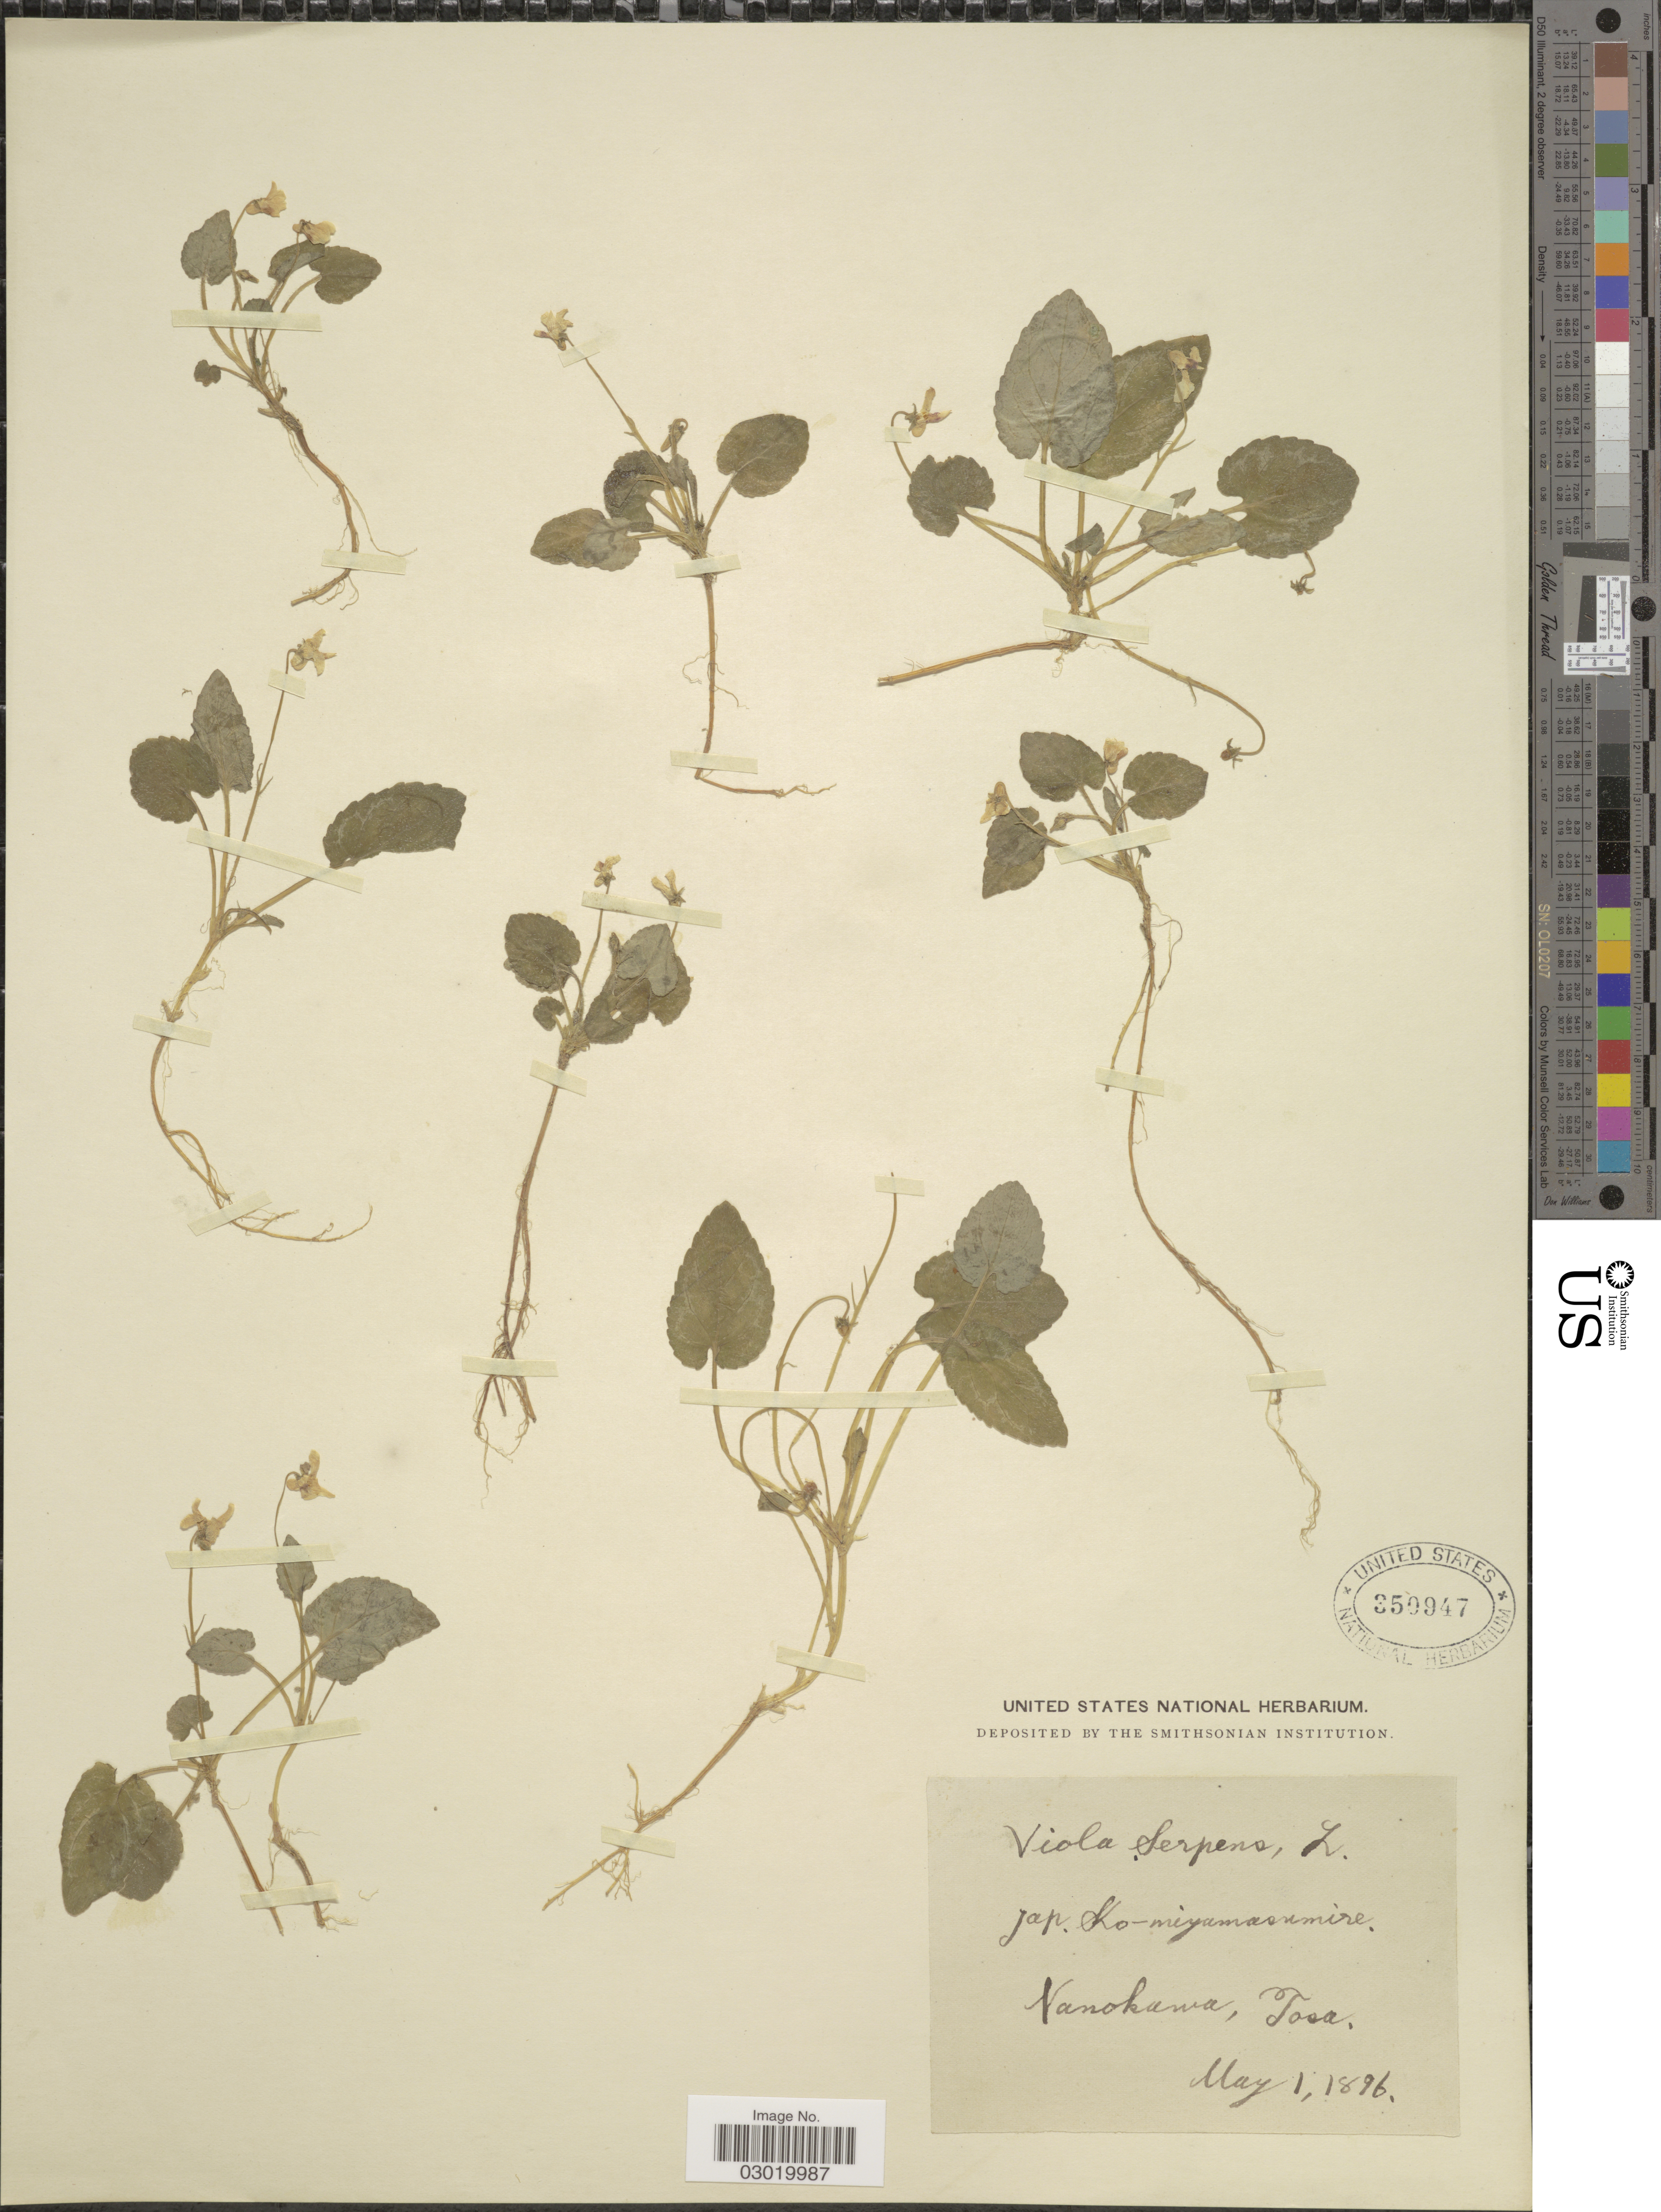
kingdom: Plantae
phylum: Tracheophyta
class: Magnoliopsida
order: Malpighiales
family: Violaceae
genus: Viola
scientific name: Viola pilosa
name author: Blume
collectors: U.S. National Herbarium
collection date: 1896-05-01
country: Japan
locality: Nanokawa, Tosa.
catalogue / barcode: US 350947